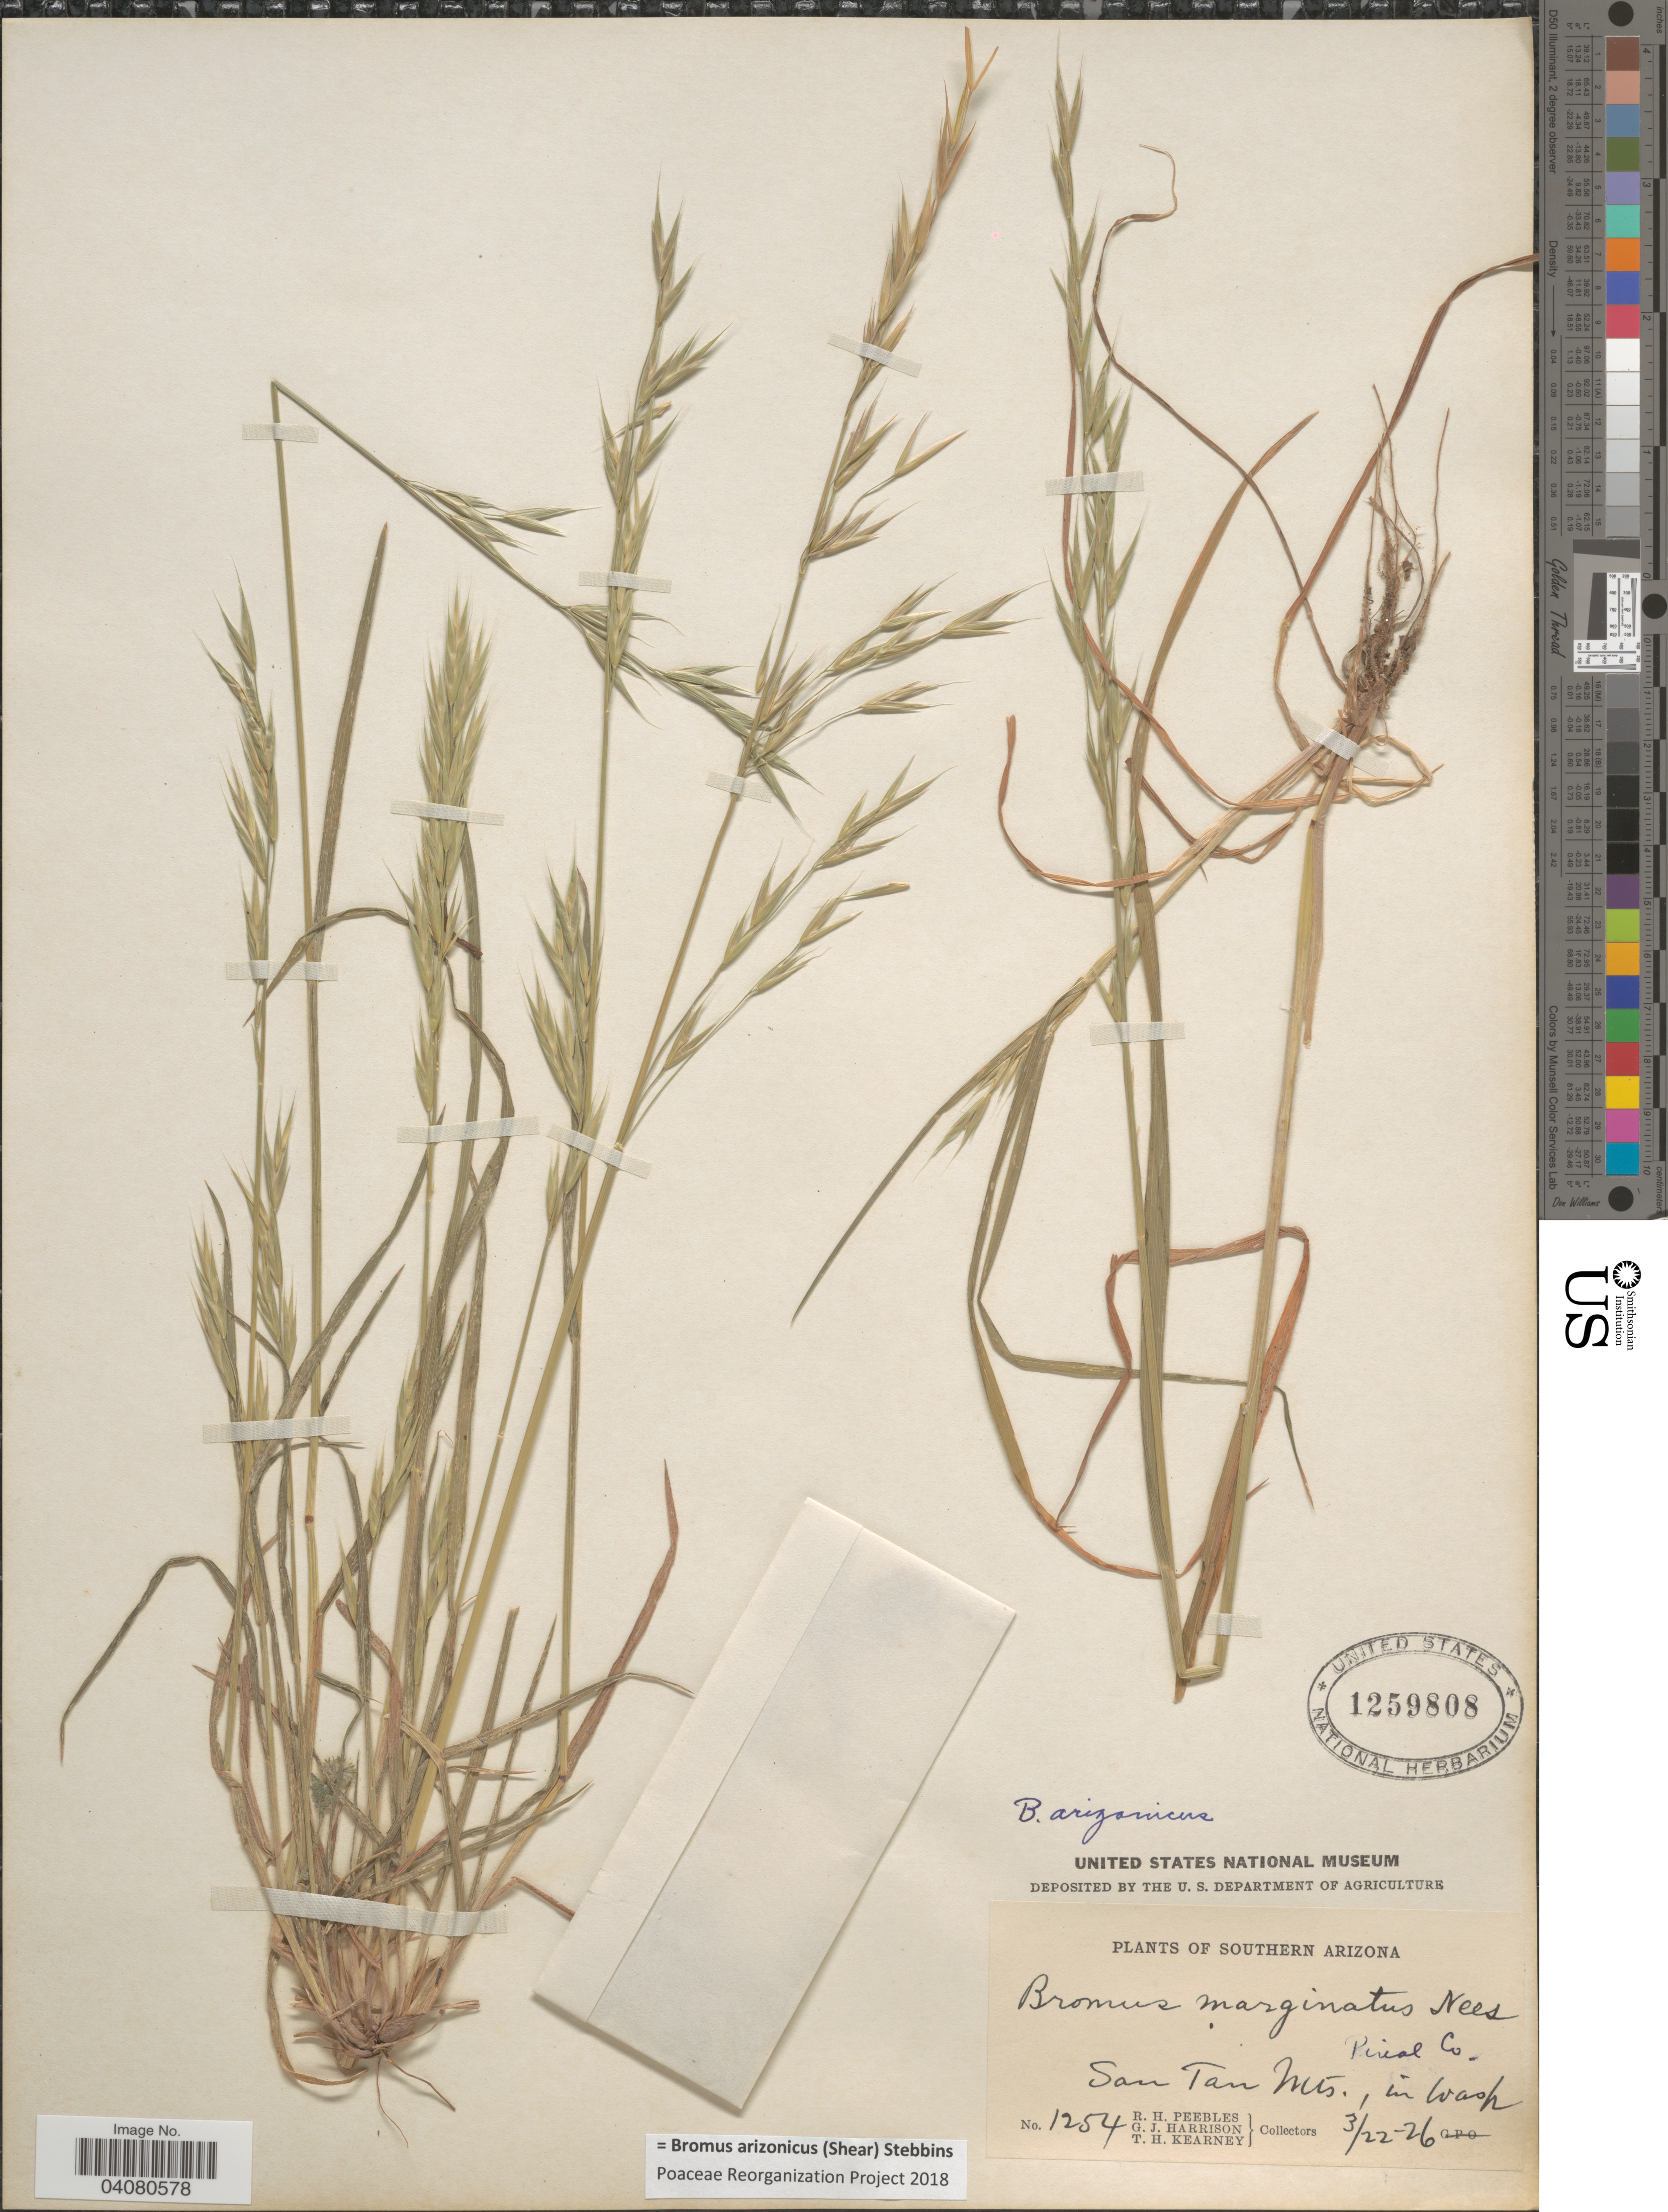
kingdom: Plantae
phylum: Tracheophyta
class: Liliopsida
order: Poales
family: Poaceae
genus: Bromus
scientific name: Bromus arizonicus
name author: (Shear) Stebbins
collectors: R. H. Peebles, G. J. Harrison & T. H. Kearney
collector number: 1254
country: United States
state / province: Arizona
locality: Southern Arizona. San Tan Mts., in Wash. Pinal Co.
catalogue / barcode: US 1259808